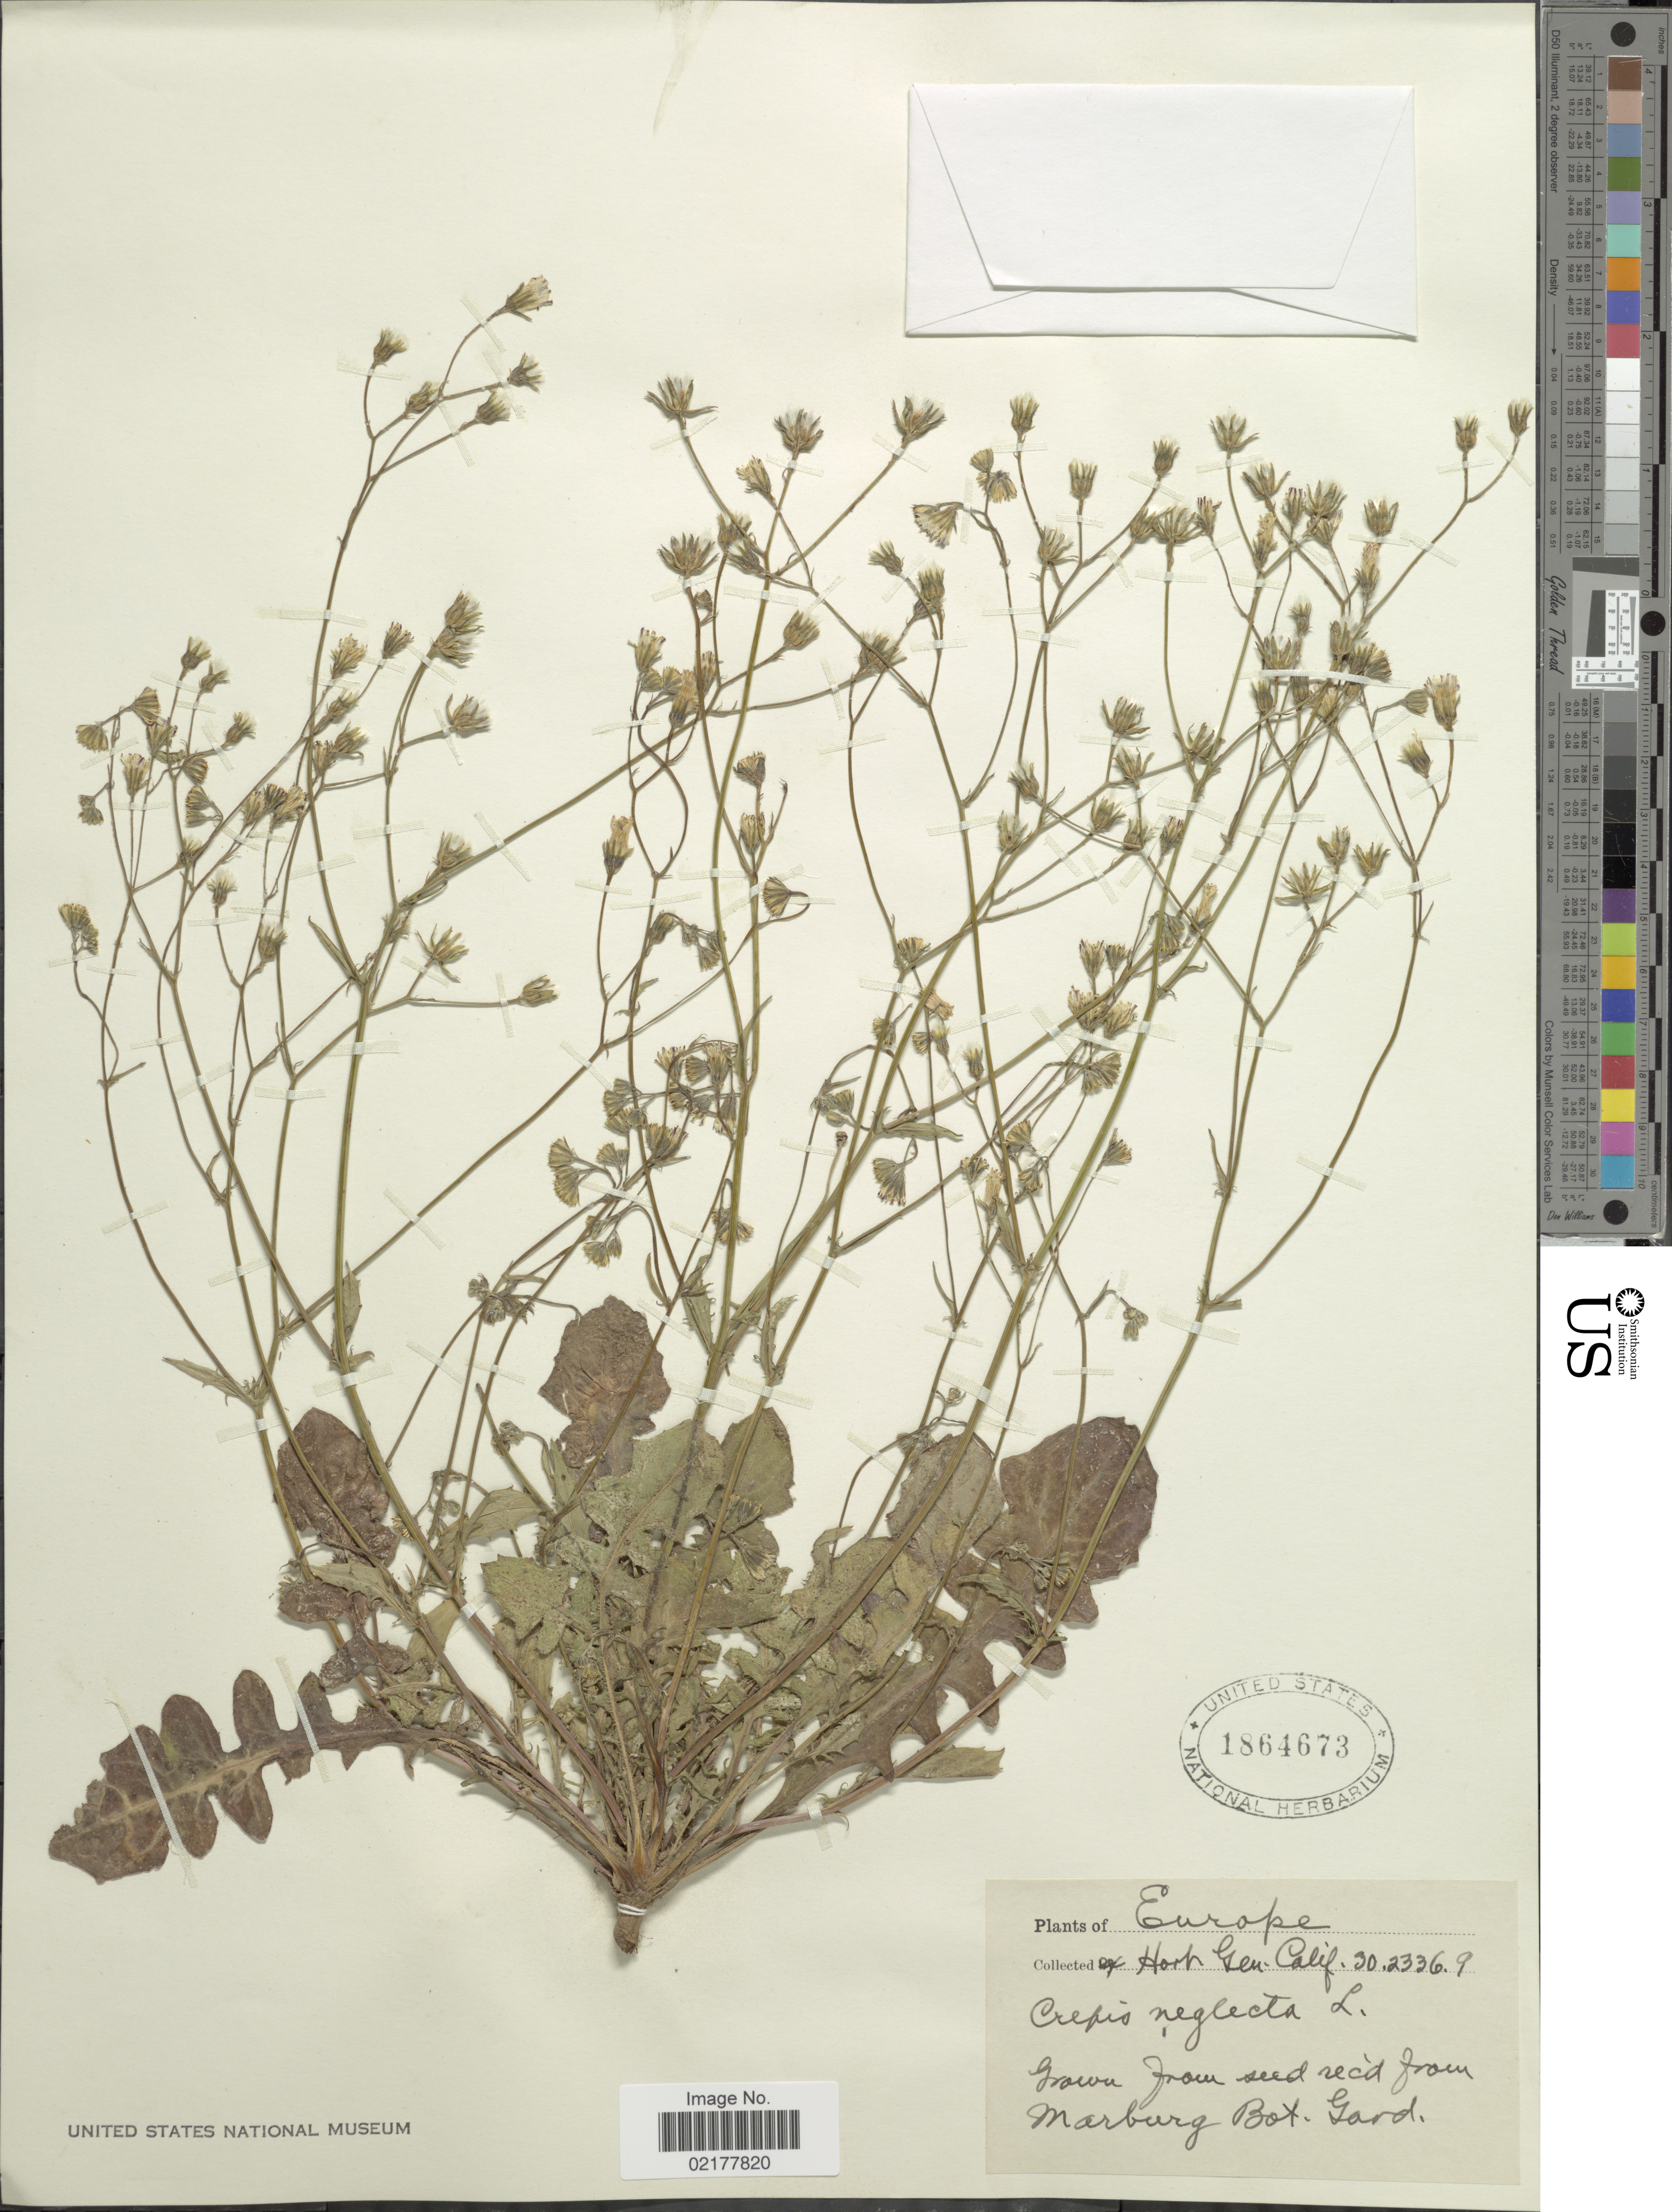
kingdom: Plantae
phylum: Tracheophyta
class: Magnoliopsida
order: Asterales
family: Asteraceae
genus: Crepis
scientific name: Crepis neglecta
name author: L.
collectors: Hort. Gen. Calif.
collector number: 3023369?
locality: Europe [unsure placement]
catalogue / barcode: US 1864673